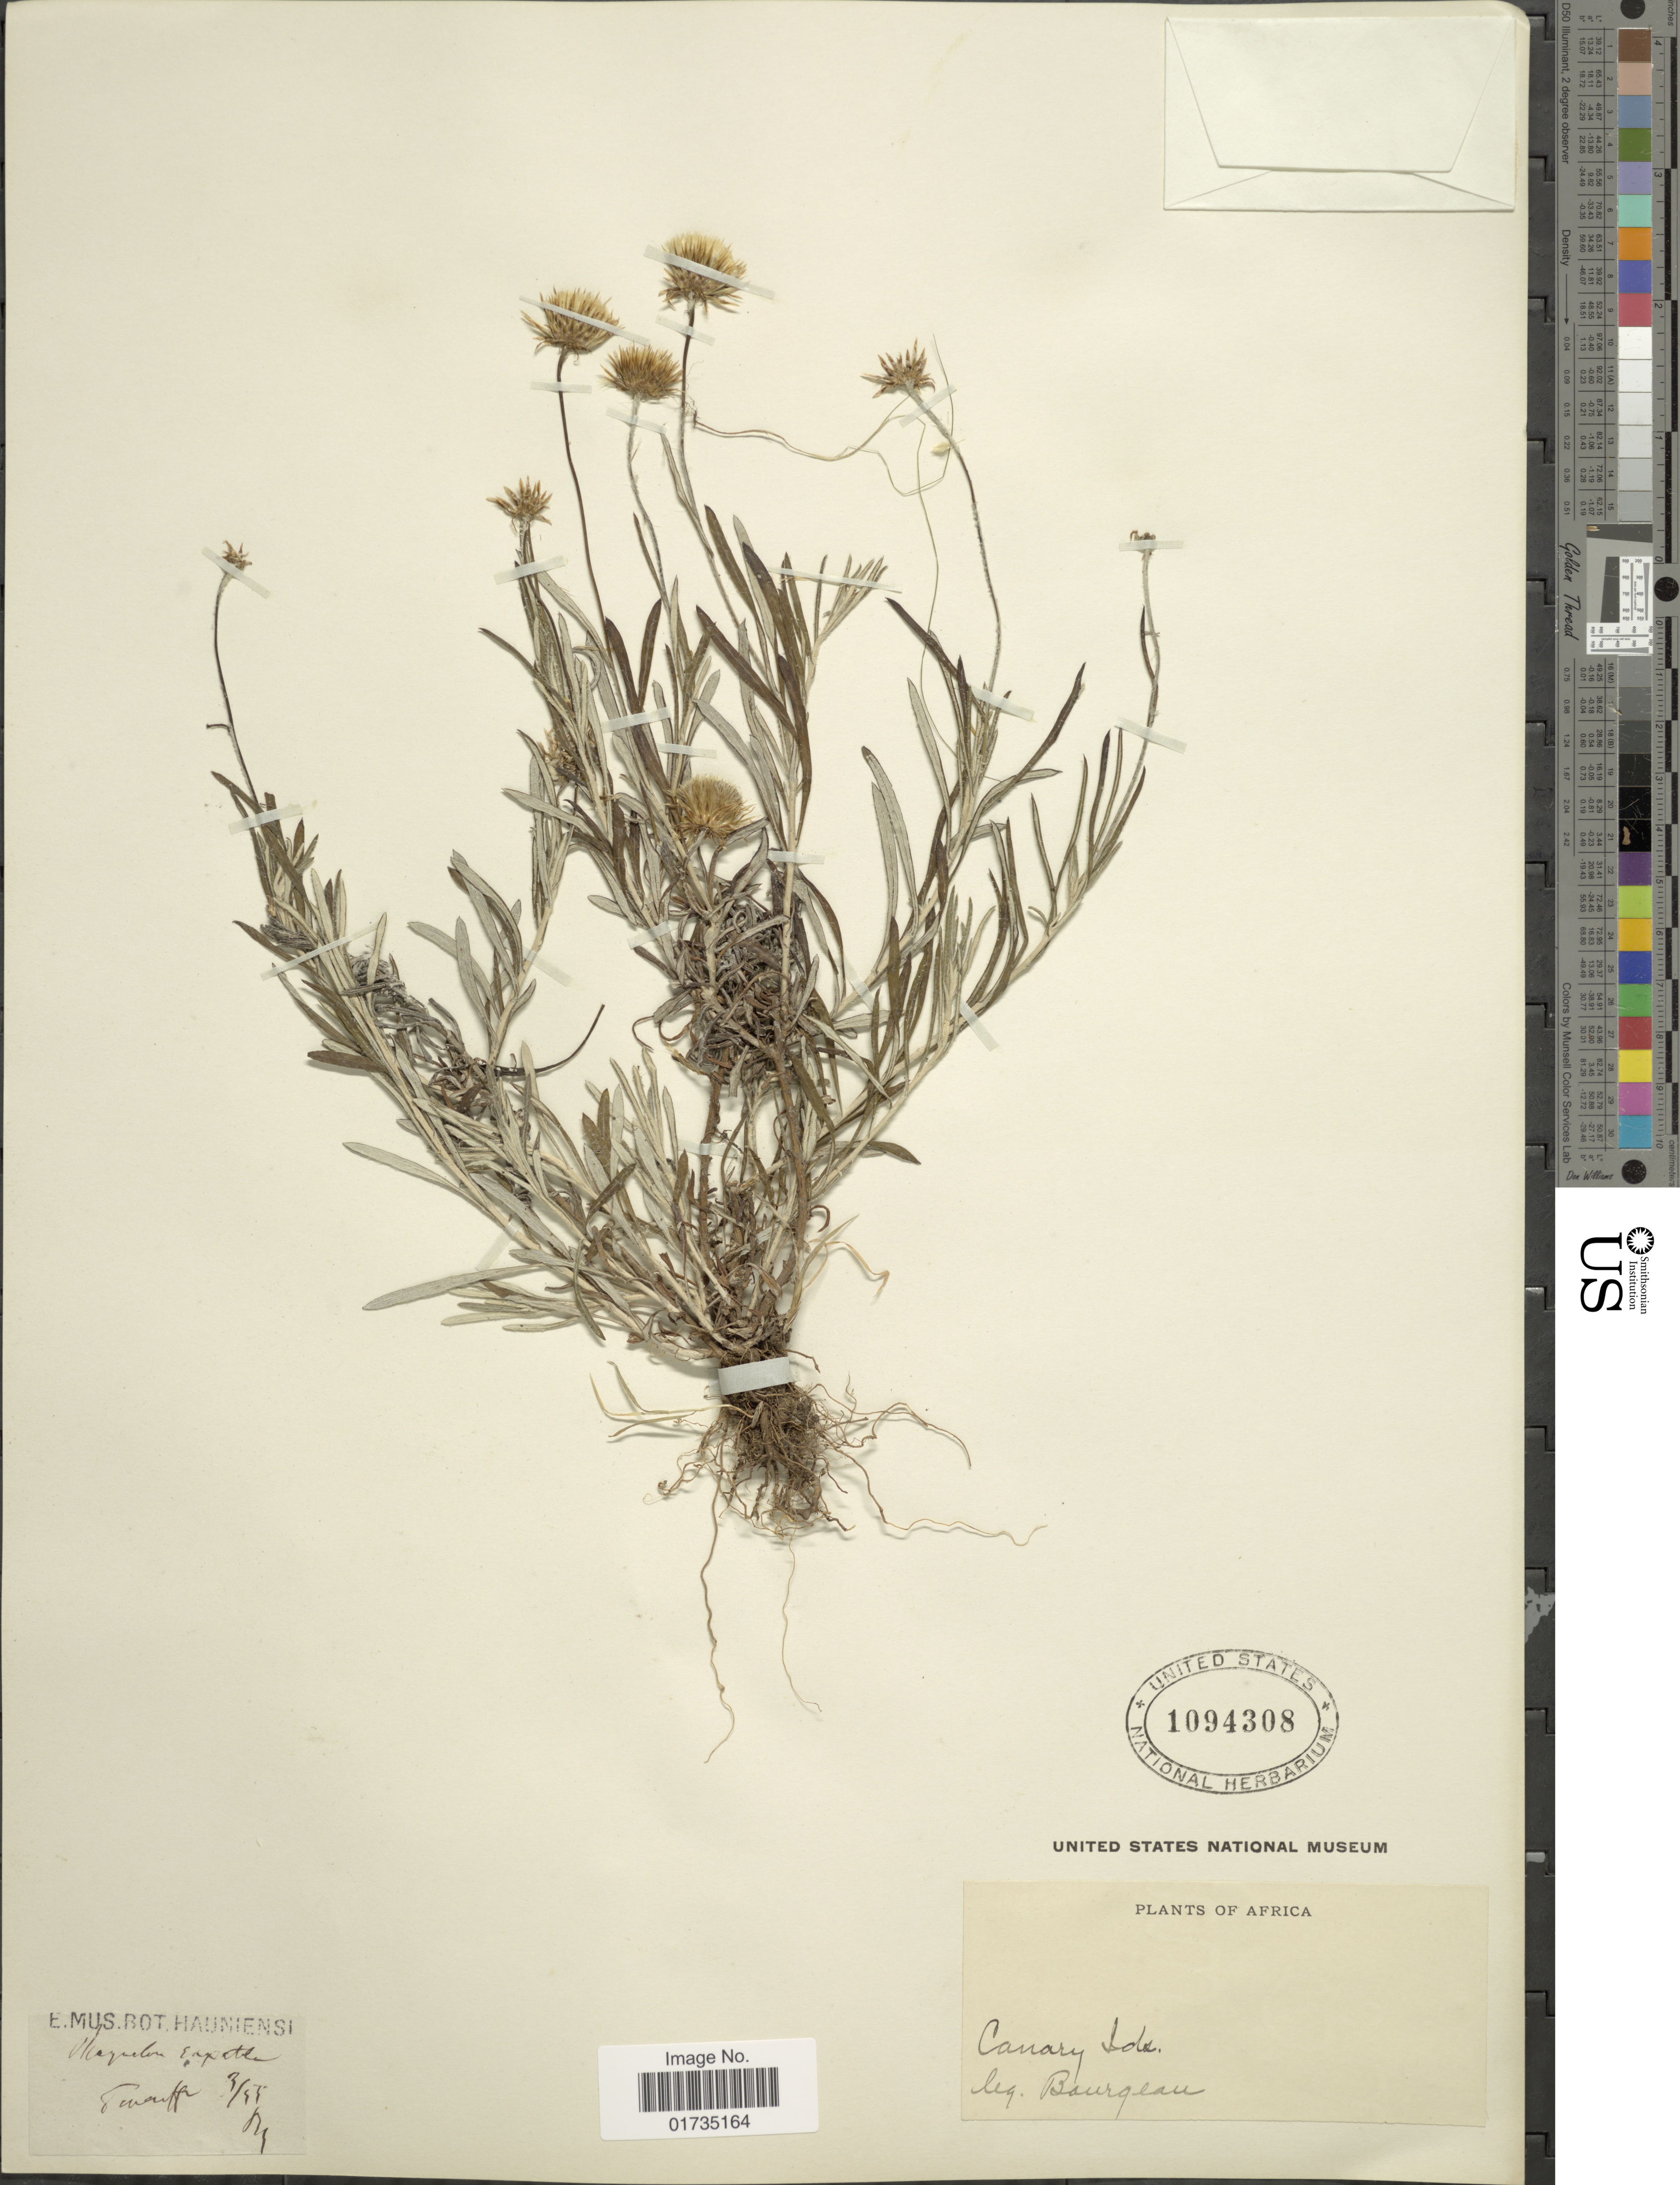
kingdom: Plantae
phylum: Tracheophyta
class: Magnoliopsida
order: Asterales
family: Asteraceae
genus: Phagnalon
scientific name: Phagnalon saxatile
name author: Cass.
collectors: Bourgeau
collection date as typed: Transcribed d/m/y: /3/55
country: Spain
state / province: Canarias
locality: Teneriffe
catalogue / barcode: US 1094308